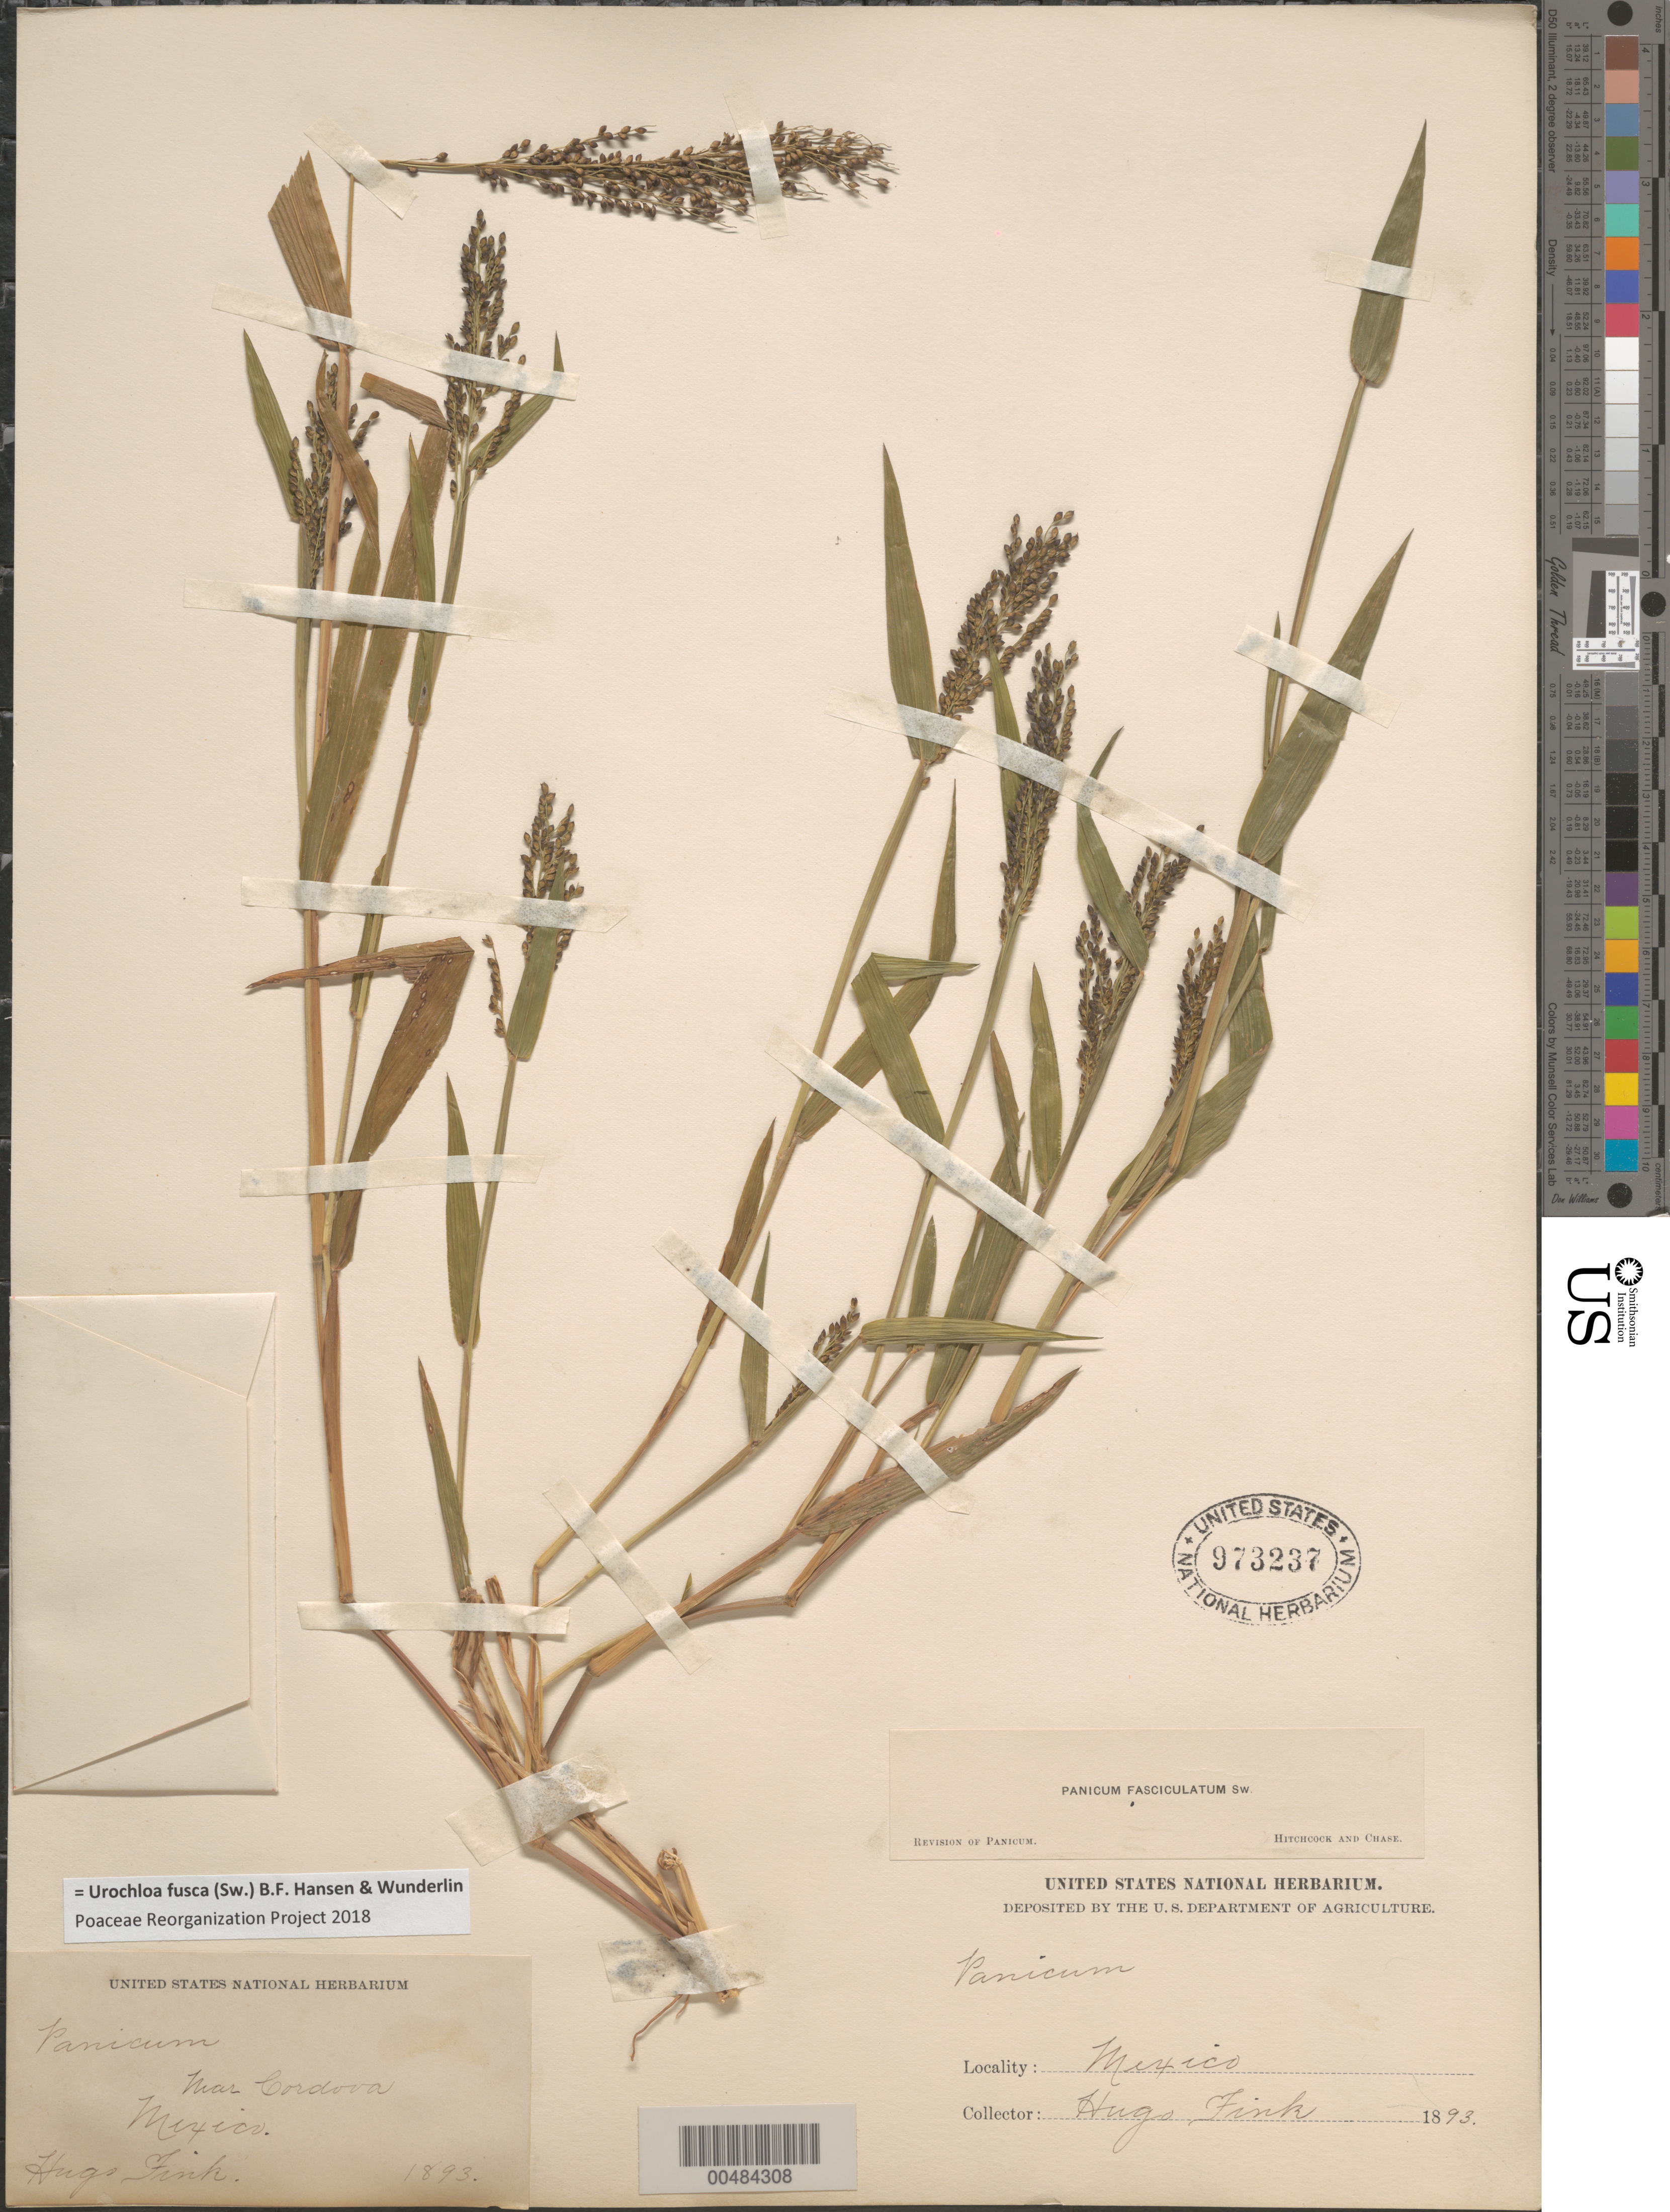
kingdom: Plantae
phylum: Tracheophyta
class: Liliopsida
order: Poales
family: Poaceae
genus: Brachiaria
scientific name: Brachiaria fasciculata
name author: (Sw.) Parodi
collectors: H. Fink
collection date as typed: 1893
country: Mexico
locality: Near Cordova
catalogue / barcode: US 973237